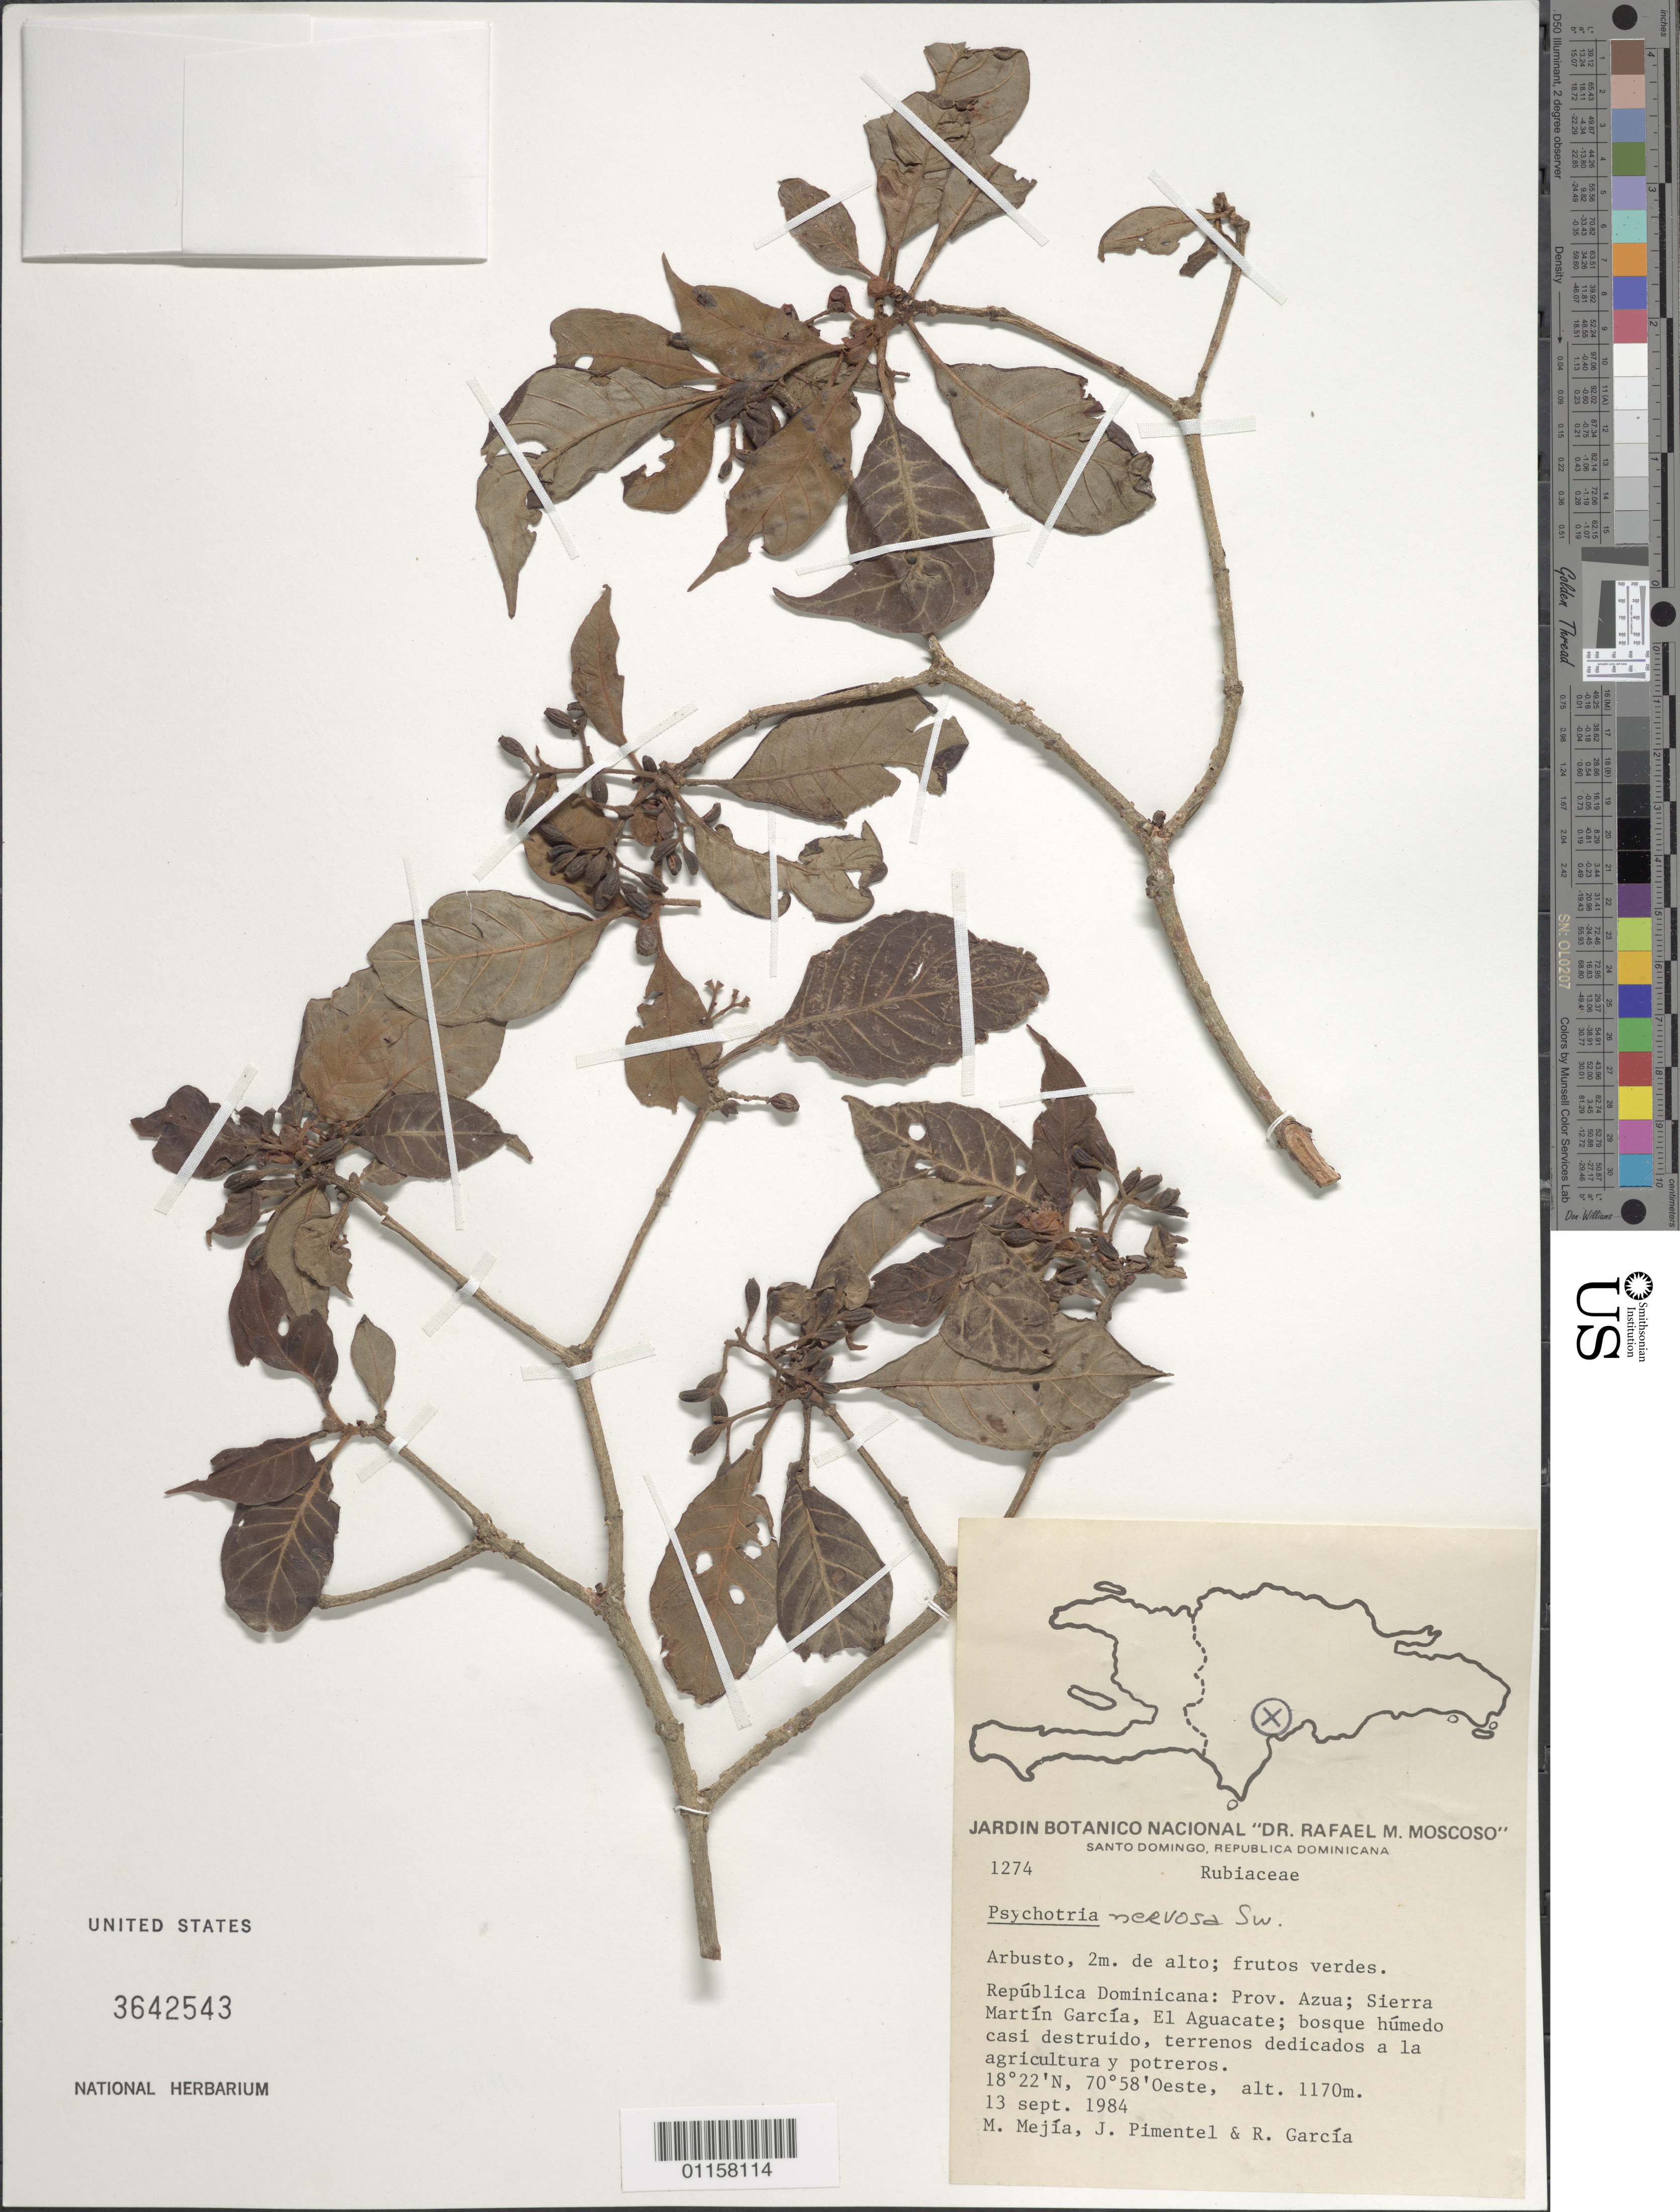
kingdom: Plantae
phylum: Tracheophyta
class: Magnoliopsida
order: Gentianales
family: Rubiaceae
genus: Psychotria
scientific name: Psychotria nervosa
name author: Sw.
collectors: M. Mejia, J. Pimentel & R. G. García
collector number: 1274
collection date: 1984-09-13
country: Dominican Republic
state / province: Azua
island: Hispaniola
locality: Sierra Martín García, El Aguacate.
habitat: Bosque húmedo casi destruido, terrenos dedicados a la agricultura y potreros.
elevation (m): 1170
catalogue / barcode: US 3642543